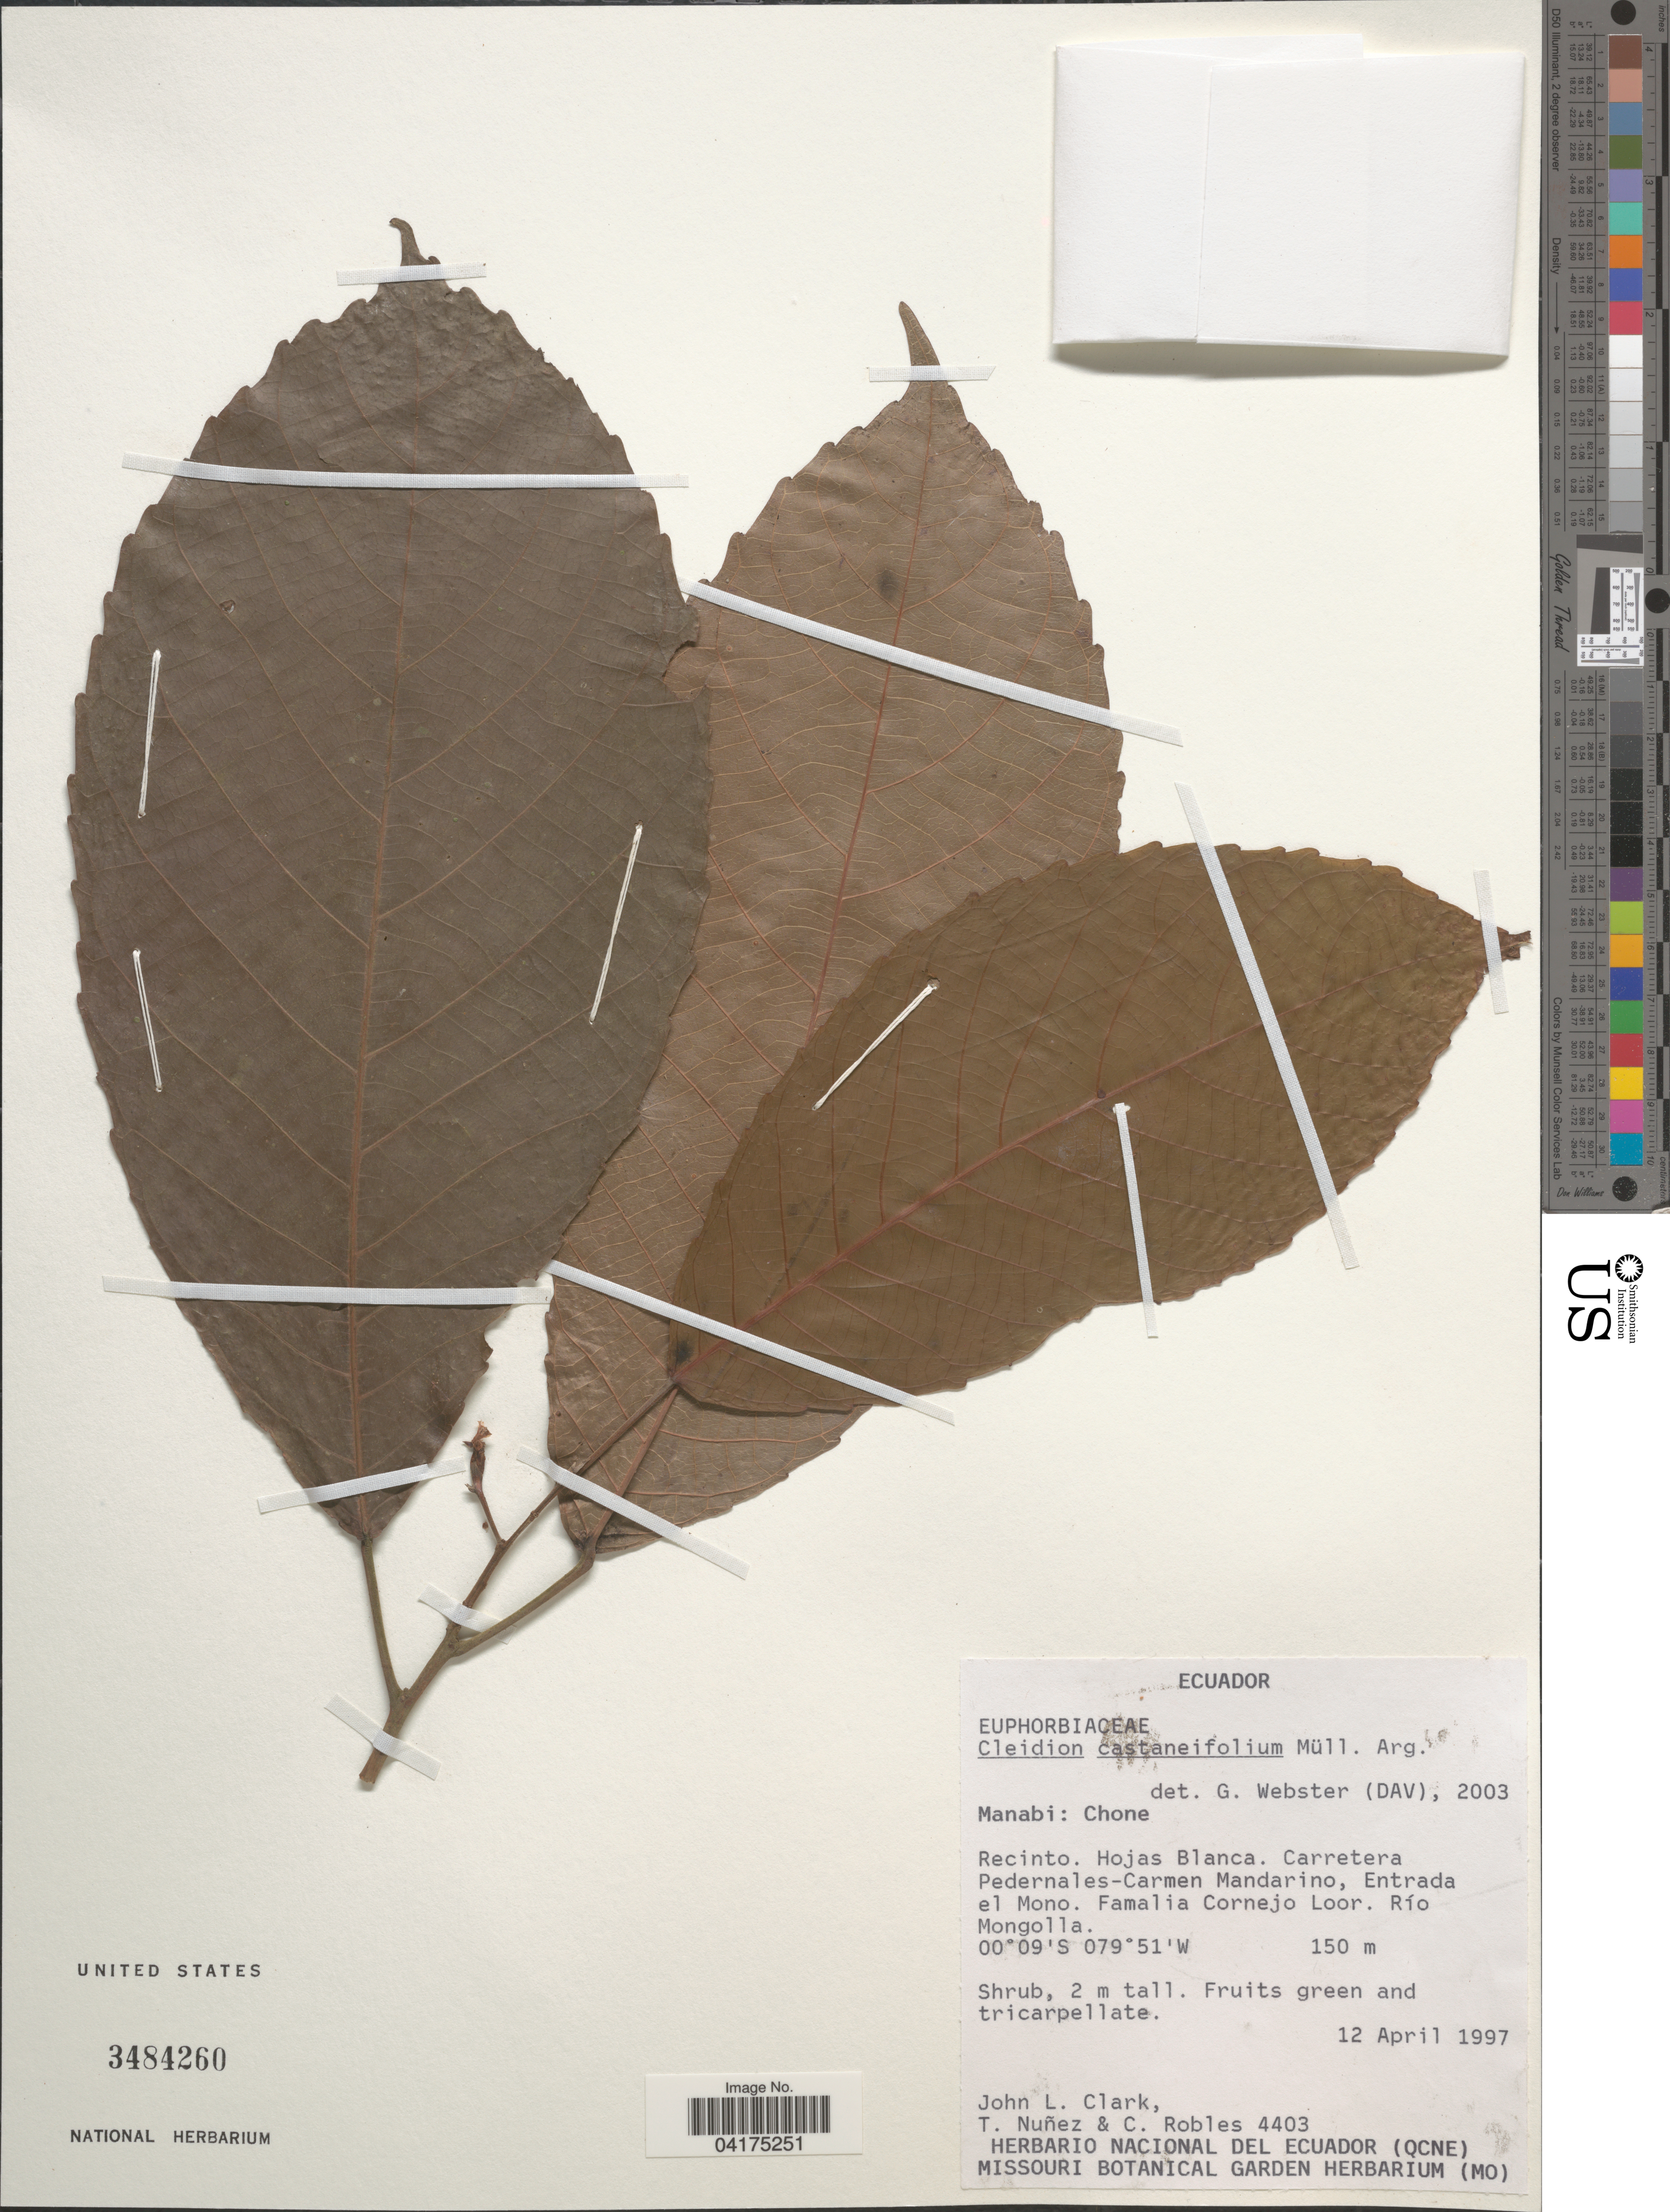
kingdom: Plantae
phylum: Tracheophyta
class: Magnoliopsida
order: Malpighiales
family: Euphorbiaceae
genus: Cleidion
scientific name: Cleidion castaneifolium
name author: Müll. Arg.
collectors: J. L. Clark, T. Núñez & C. Robles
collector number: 4403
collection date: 1997-04-12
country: Ecuador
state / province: Manabí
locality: Chone. Recinto. Hojas Blanca. Carretera Pedernales-Carmen Mandarino, Entrada el Mono. Famalia Cornejo Loor. Río Mongolla.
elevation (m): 150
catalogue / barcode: US 3484260